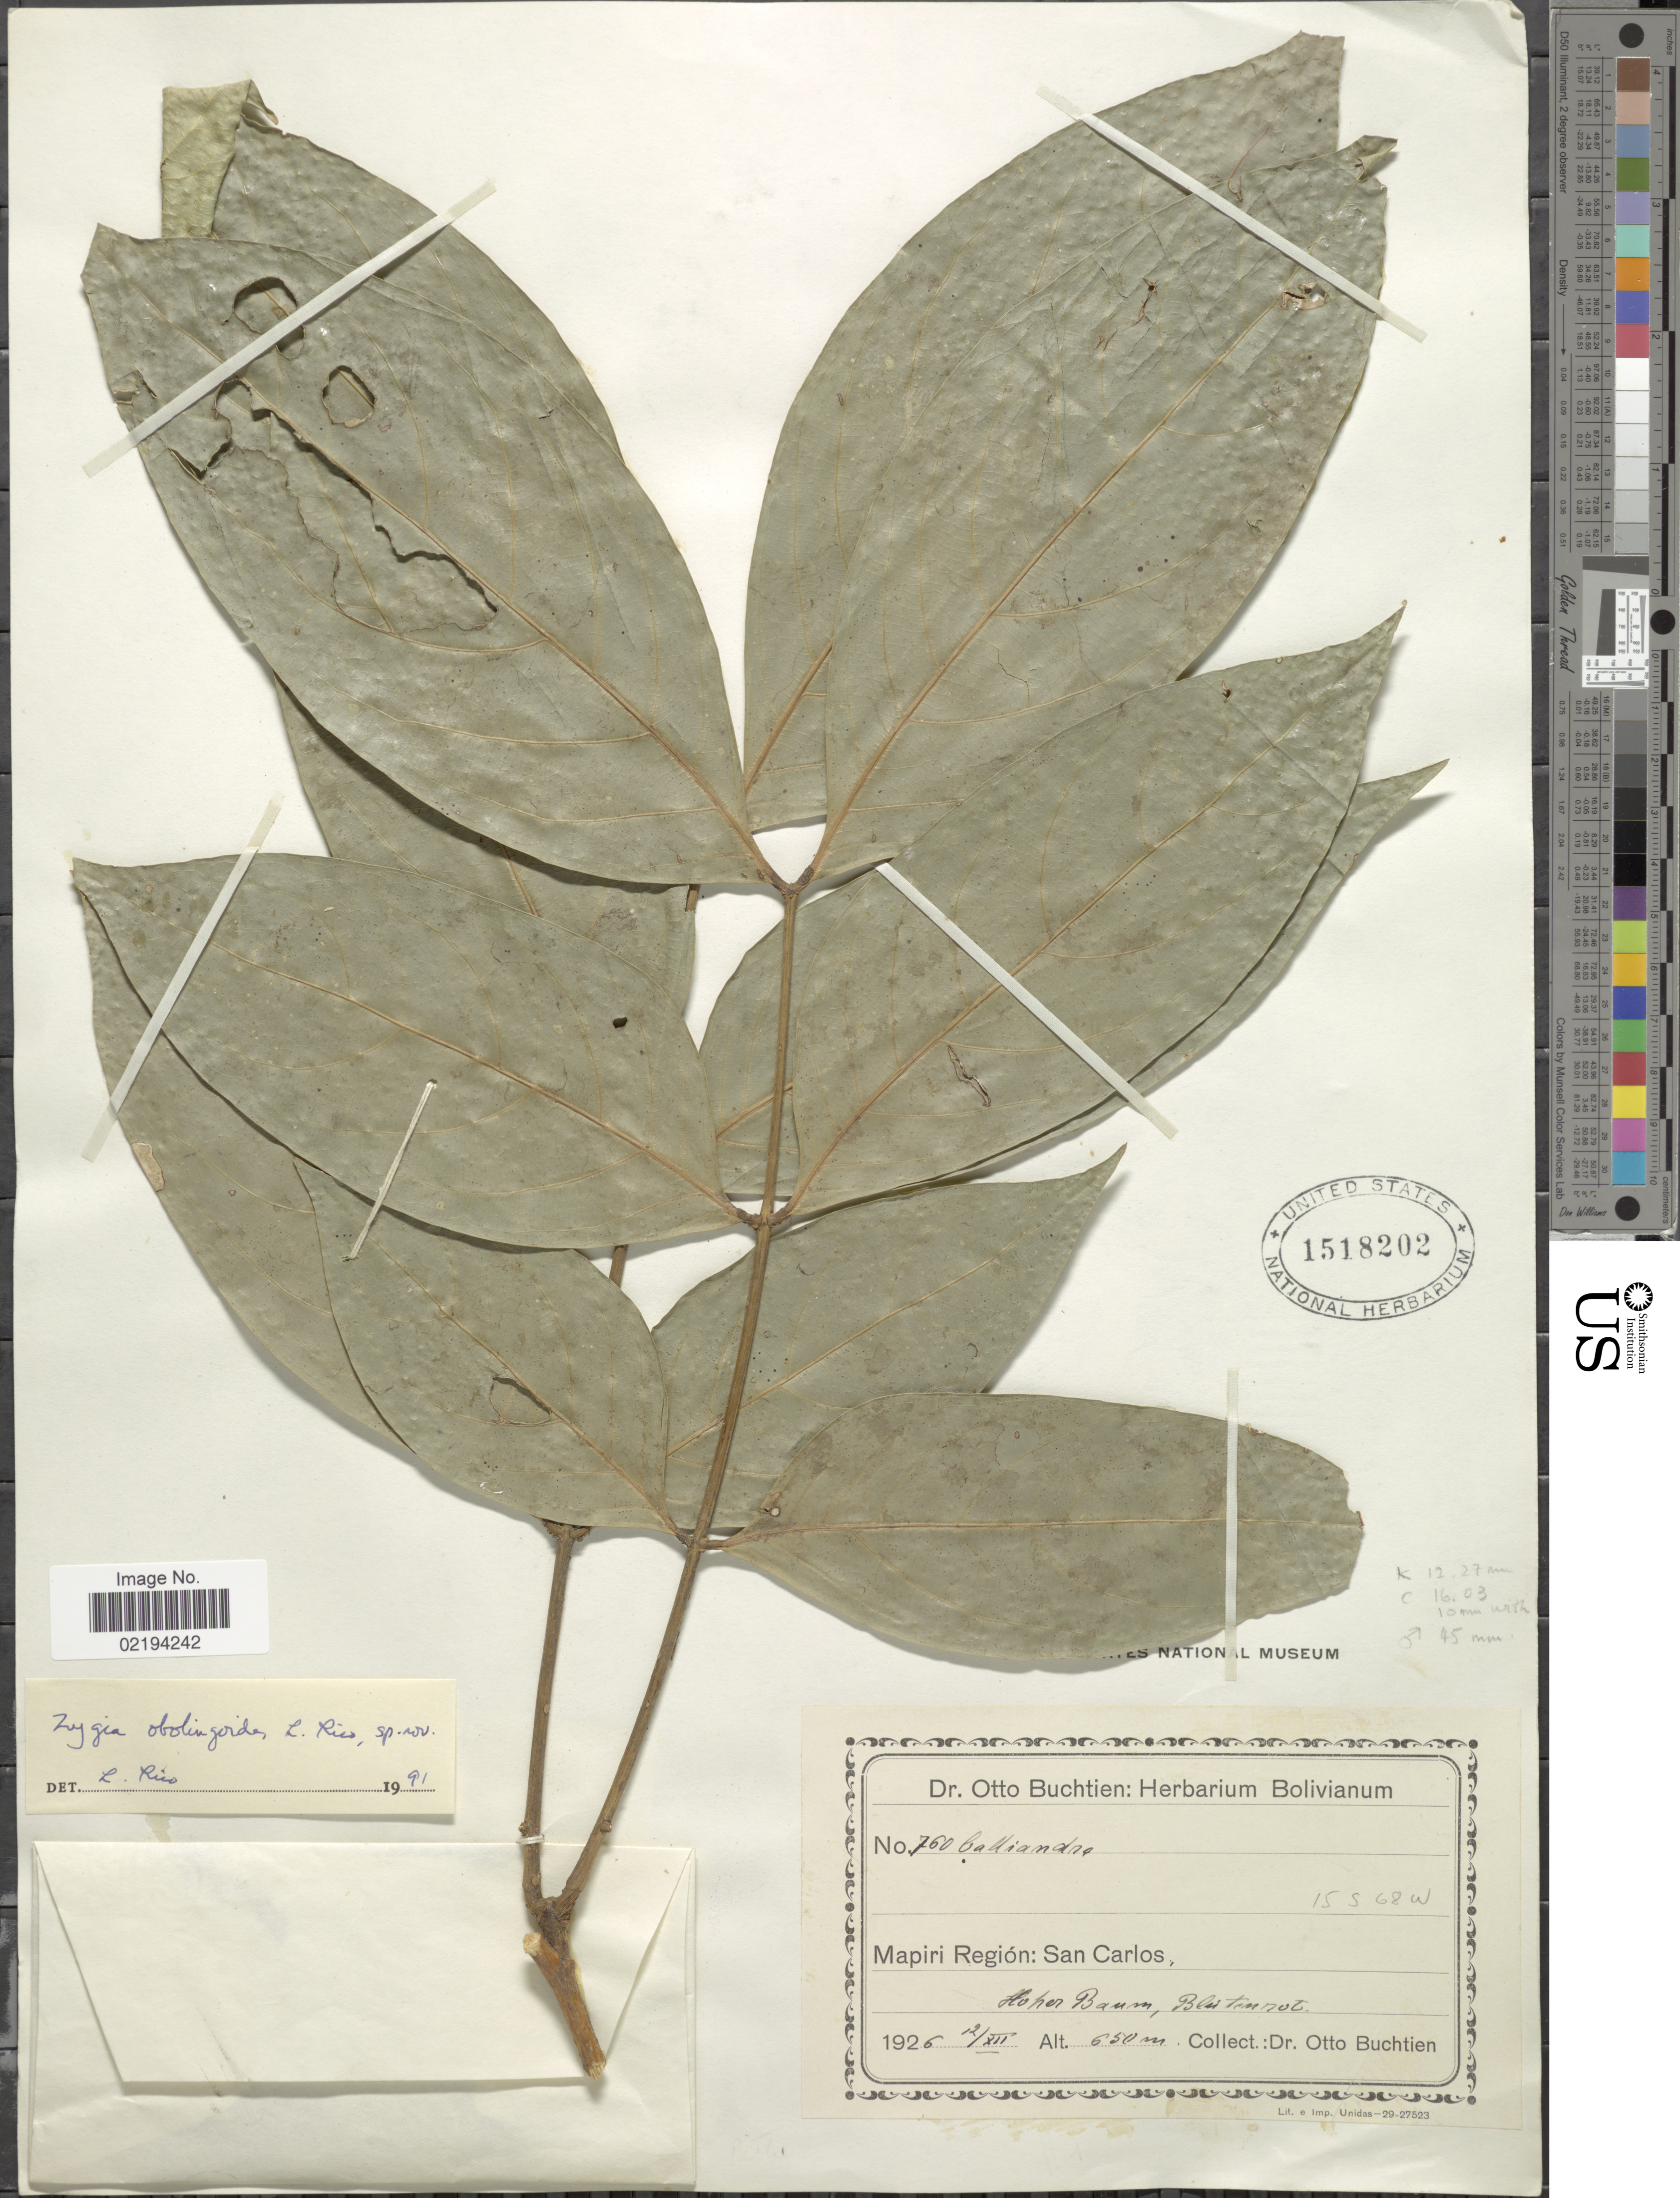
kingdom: Plantae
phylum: Tracheophyta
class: Magnoliopsida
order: Fabales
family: Fabaceae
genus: Zygia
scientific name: Zygia obolingoides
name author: L. Rico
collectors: O. Buchtien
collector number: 760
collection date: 1926-12-12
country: Bolivia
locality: Mapiri Region: San Carlos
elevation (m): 650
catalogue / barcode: US 1518202